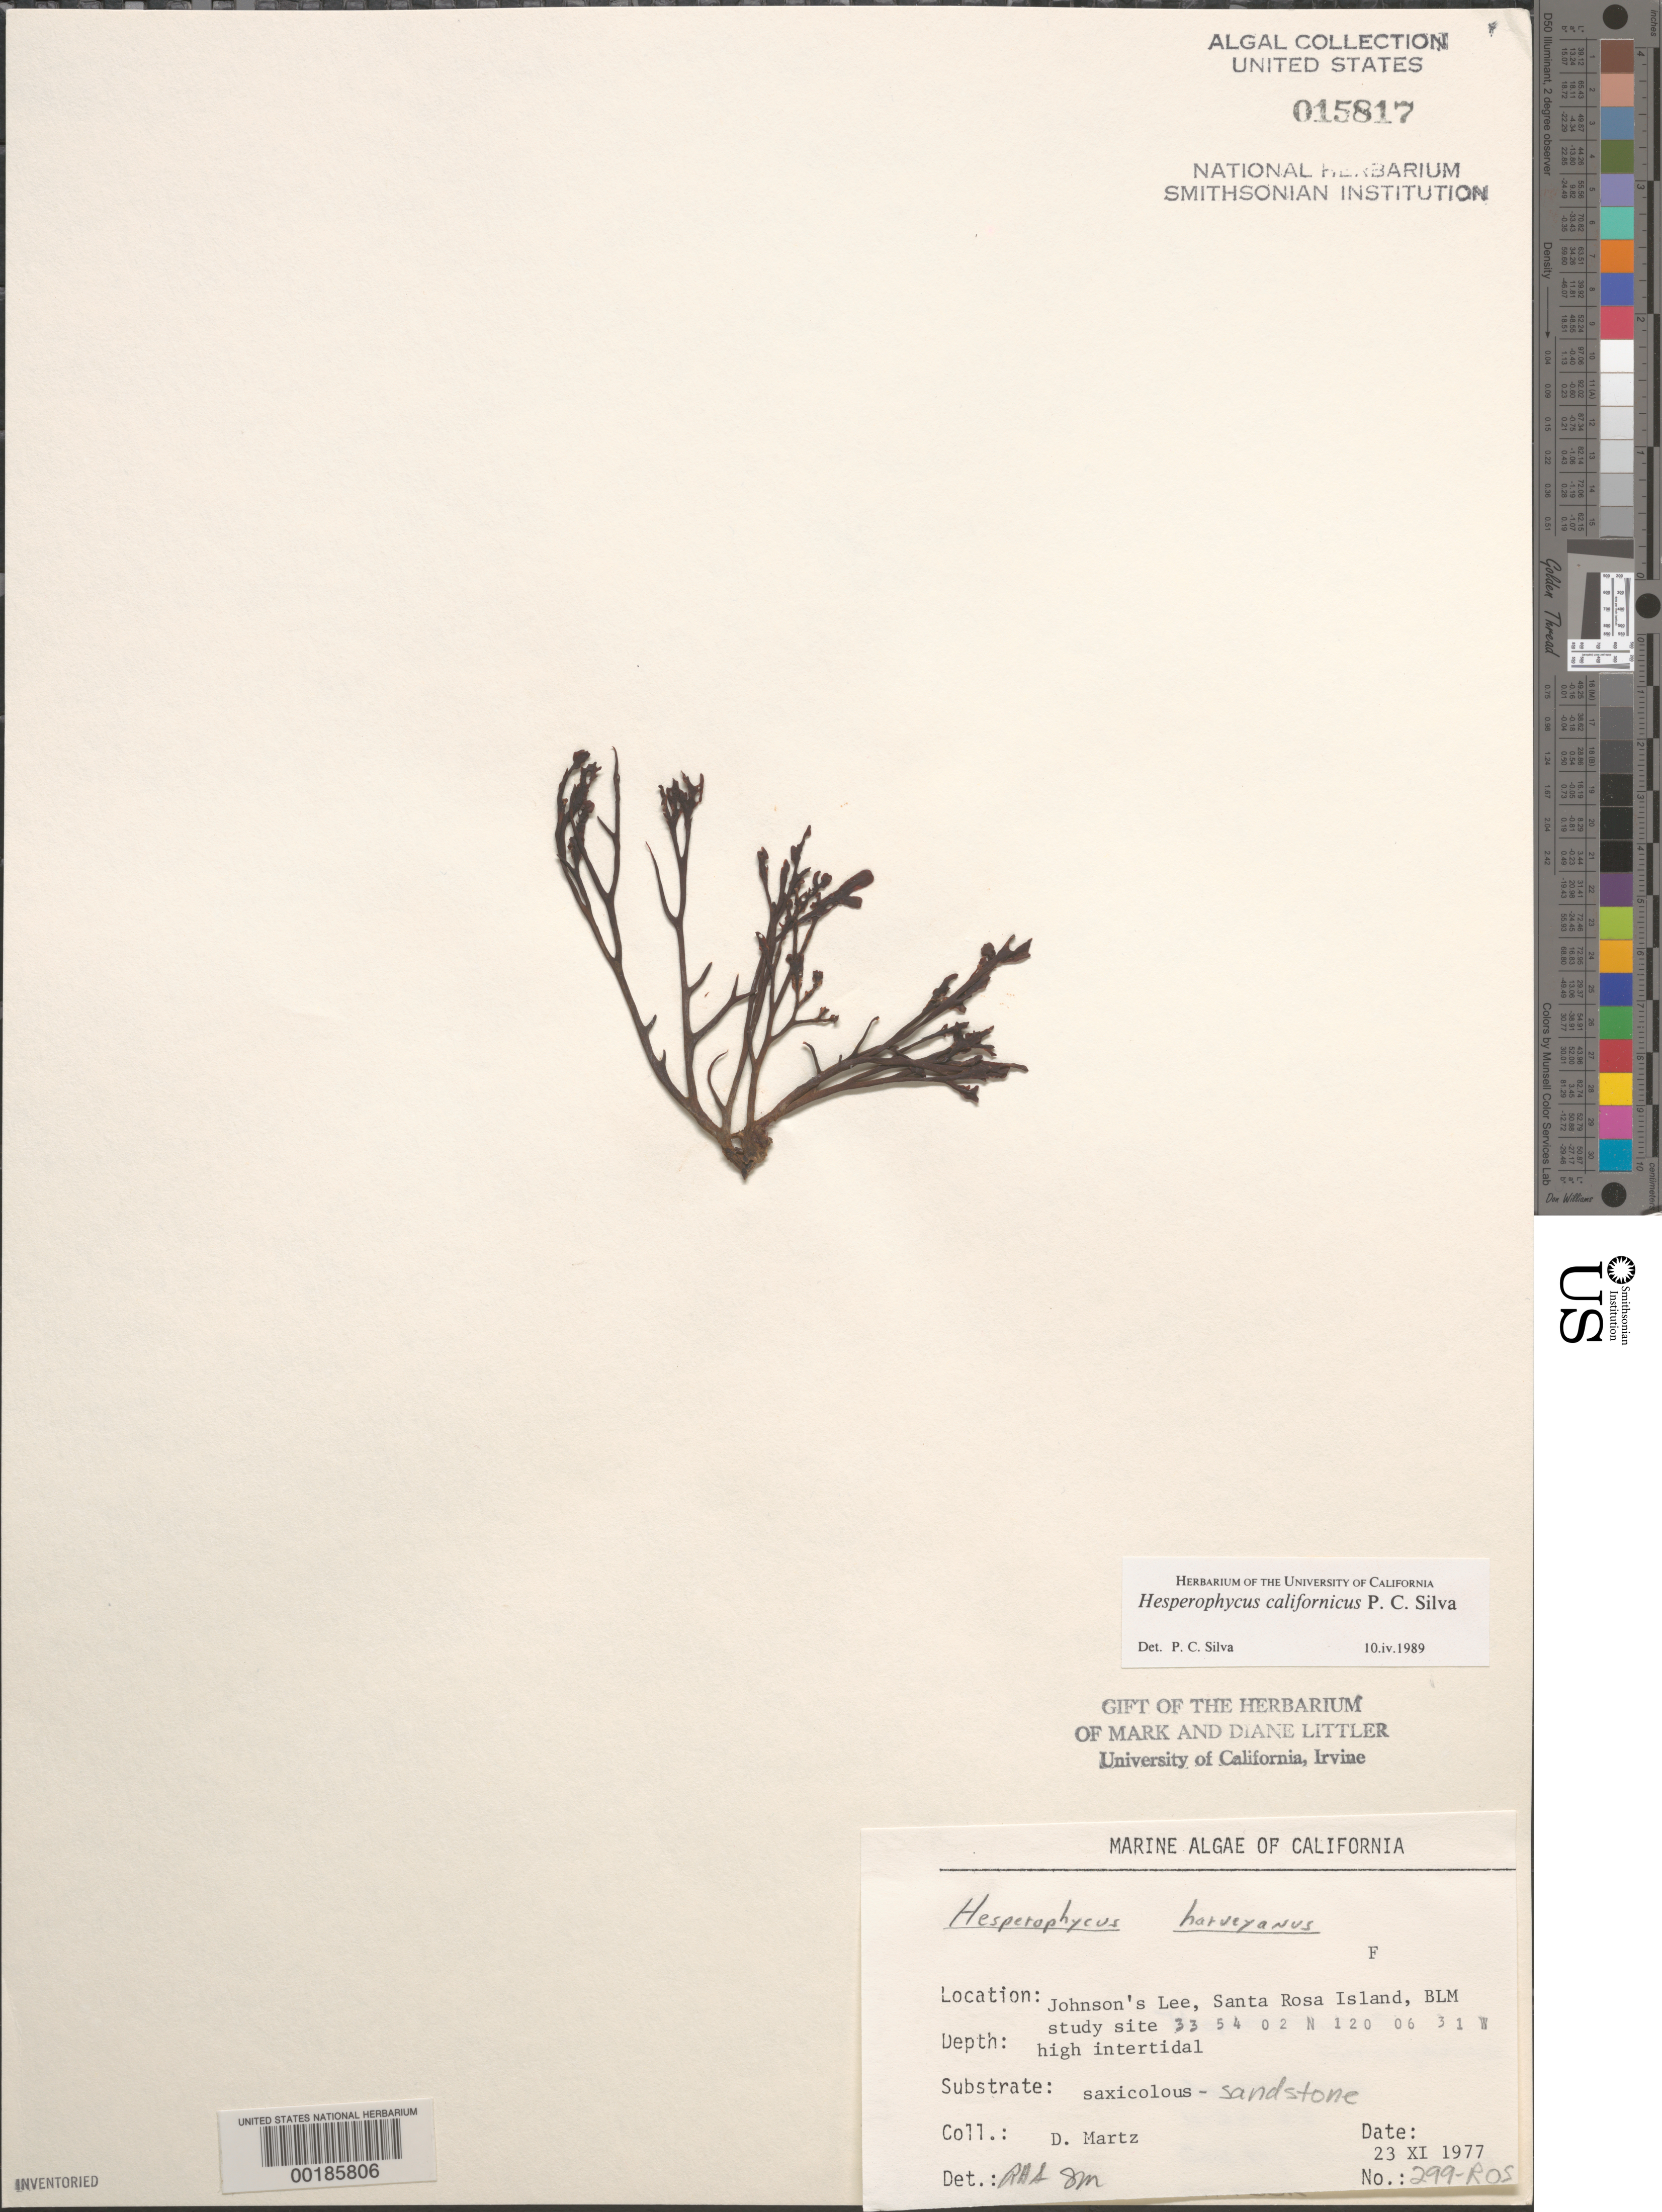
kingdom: Chromista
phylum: Ochrophyta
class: Phaeophyceae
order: Fucales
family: Fucaceae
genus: Hesperophycus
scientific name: Hesperophycus californicus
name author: P.C. Silva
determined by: Silva, P. C.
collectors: D. Martz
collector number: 299-ros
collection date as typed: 23 Nov 1977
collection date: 1977-11-23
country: United States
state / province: California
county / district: Santa Barbara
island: Santa Rosa Island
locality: Johnson's Lee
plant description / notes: BLM-SOCALBIGHT Rocky Intertidal Survey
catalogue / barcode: US 15817